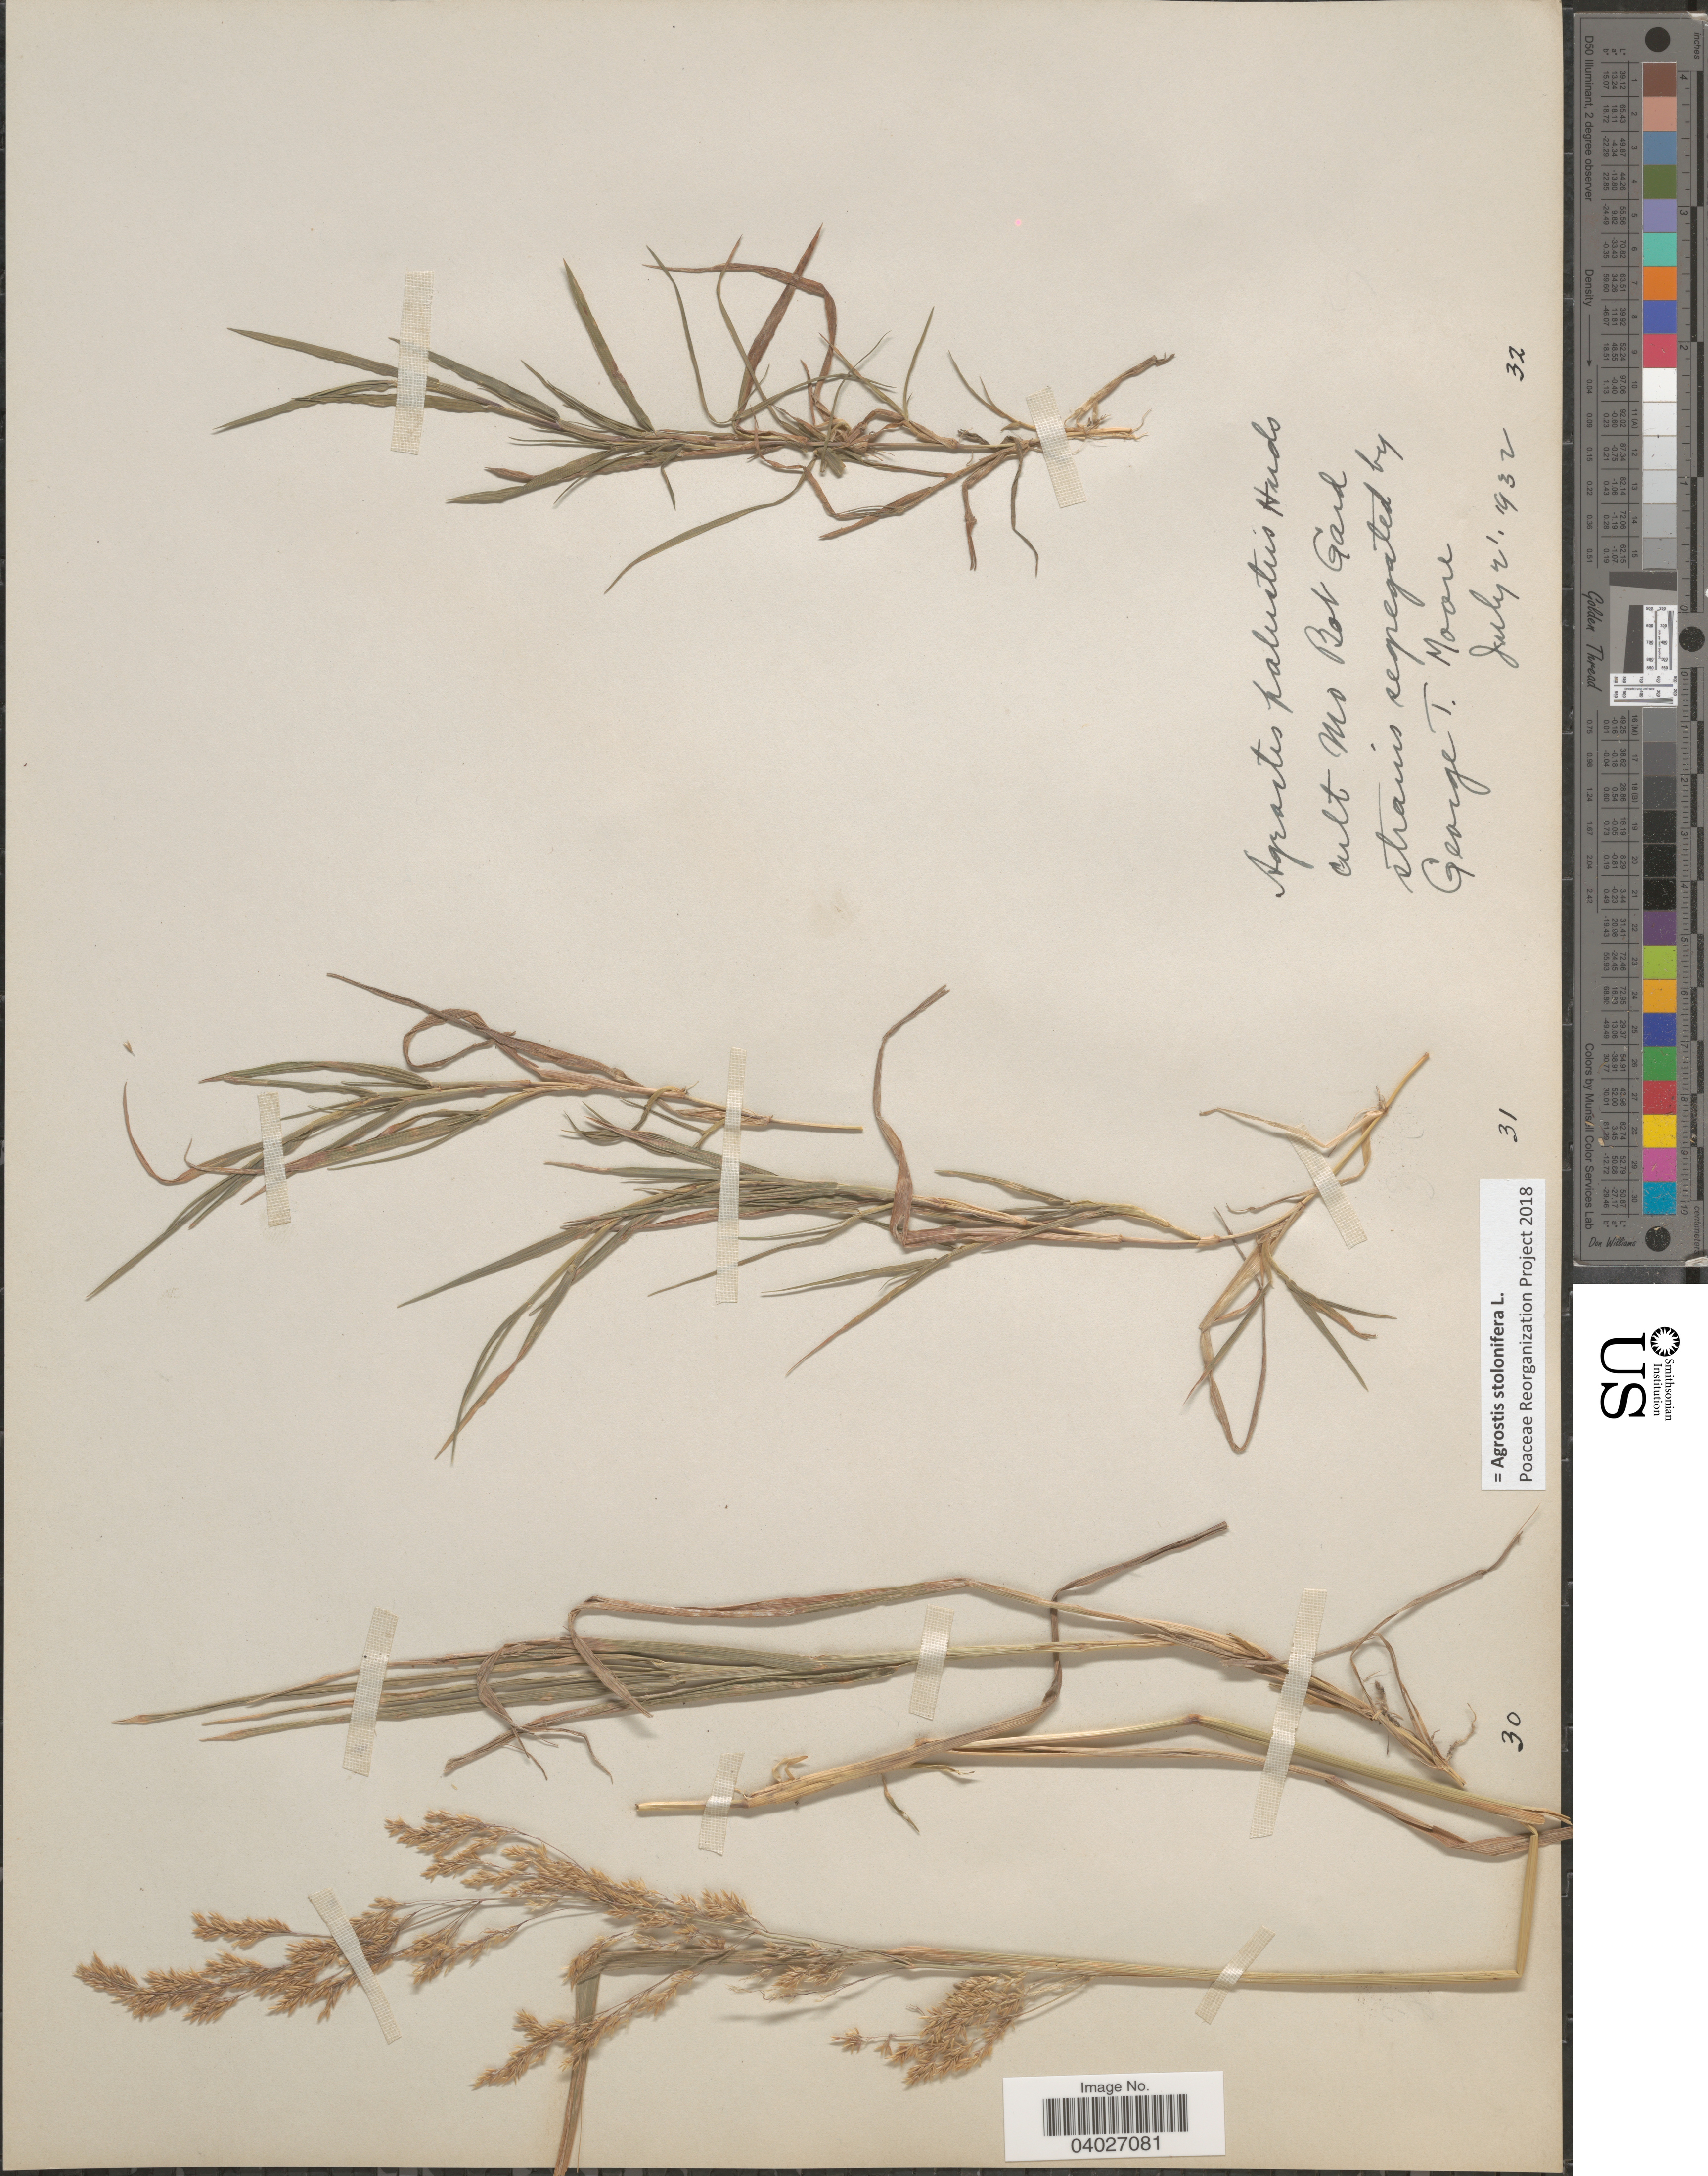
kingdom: Plantae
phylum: Tracheophyta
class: Liliopsida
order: Poales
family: Poaceae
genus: Agrostis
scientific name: Agrostis stolonifera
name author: L.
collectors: G. T. Moore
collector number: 32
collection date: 1932-07-21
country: United States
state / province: Missouri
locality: Mo Bot Gard.